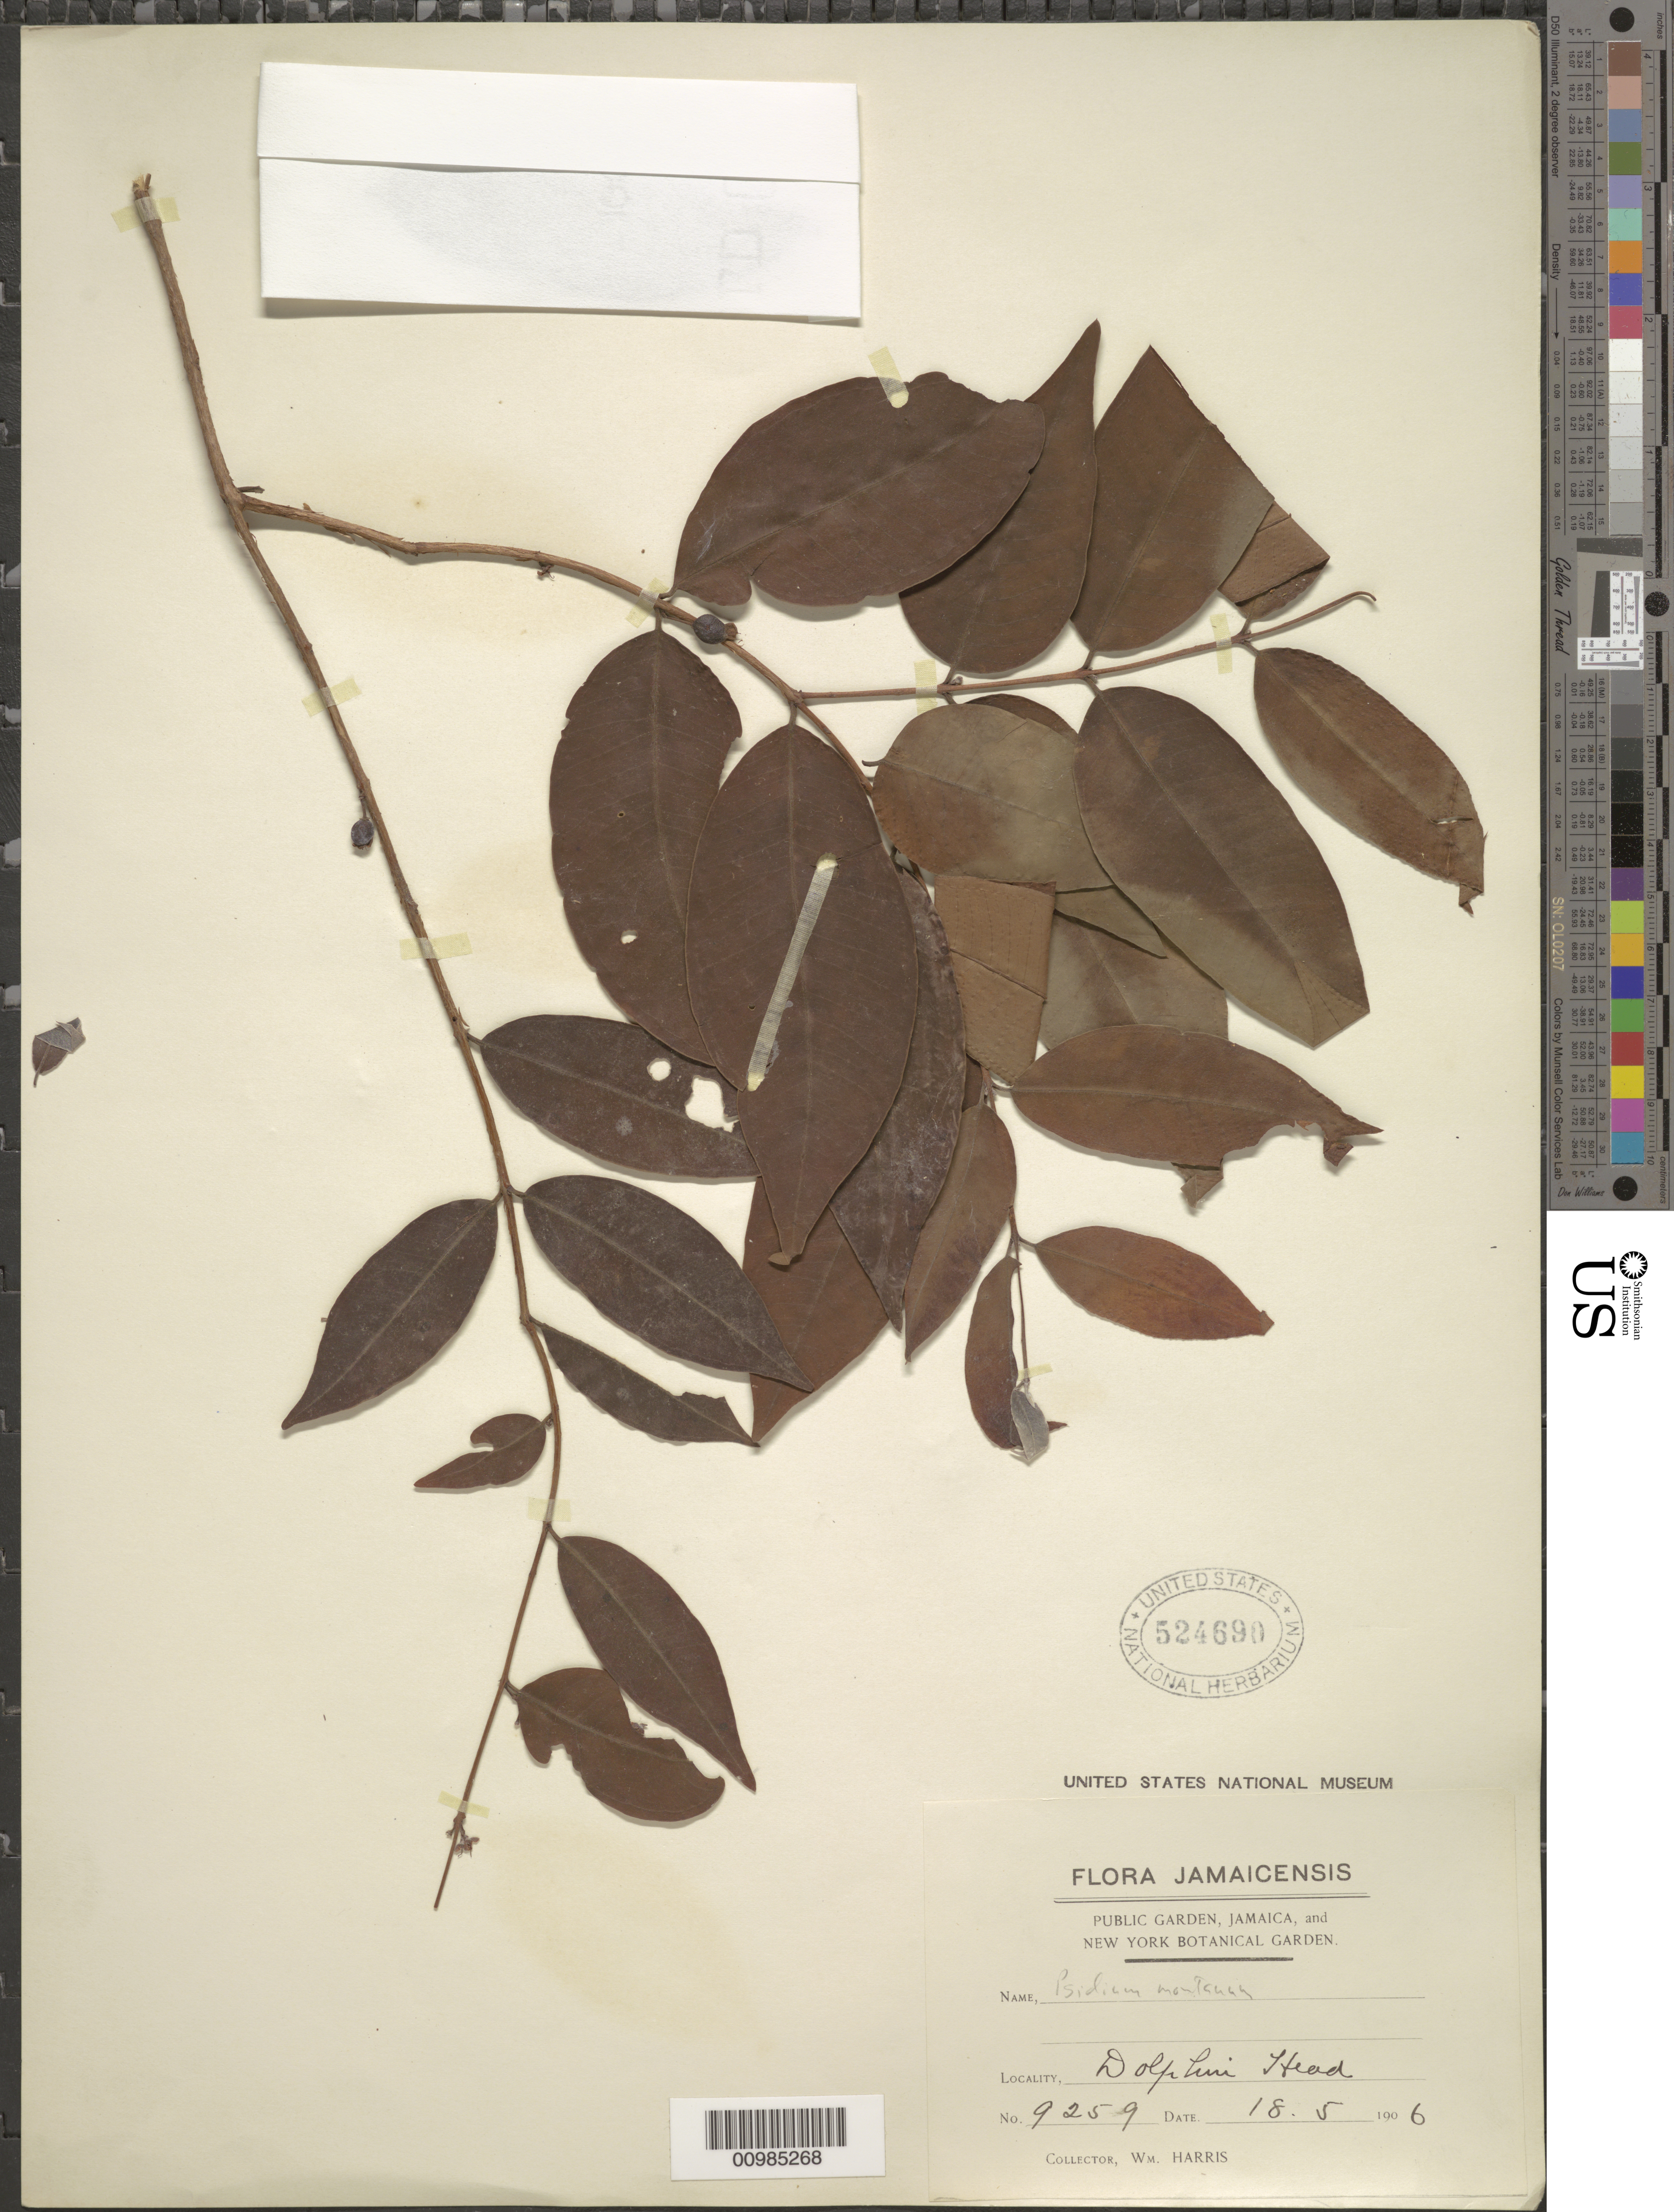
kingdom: Plantae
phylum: Tracheophyta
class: Magnoliopsida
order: Myrtales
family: Myrtaceae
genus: Psidium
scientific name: Psidium montanum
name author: Sw.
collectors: W. H. Harris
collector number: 9259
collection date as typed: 18 May 1906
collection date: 1906-05-18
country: Jamaica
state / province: Hanover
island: Jamaica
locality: Dolphin Head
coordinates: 0 N, 0 E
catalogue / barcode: US 524690